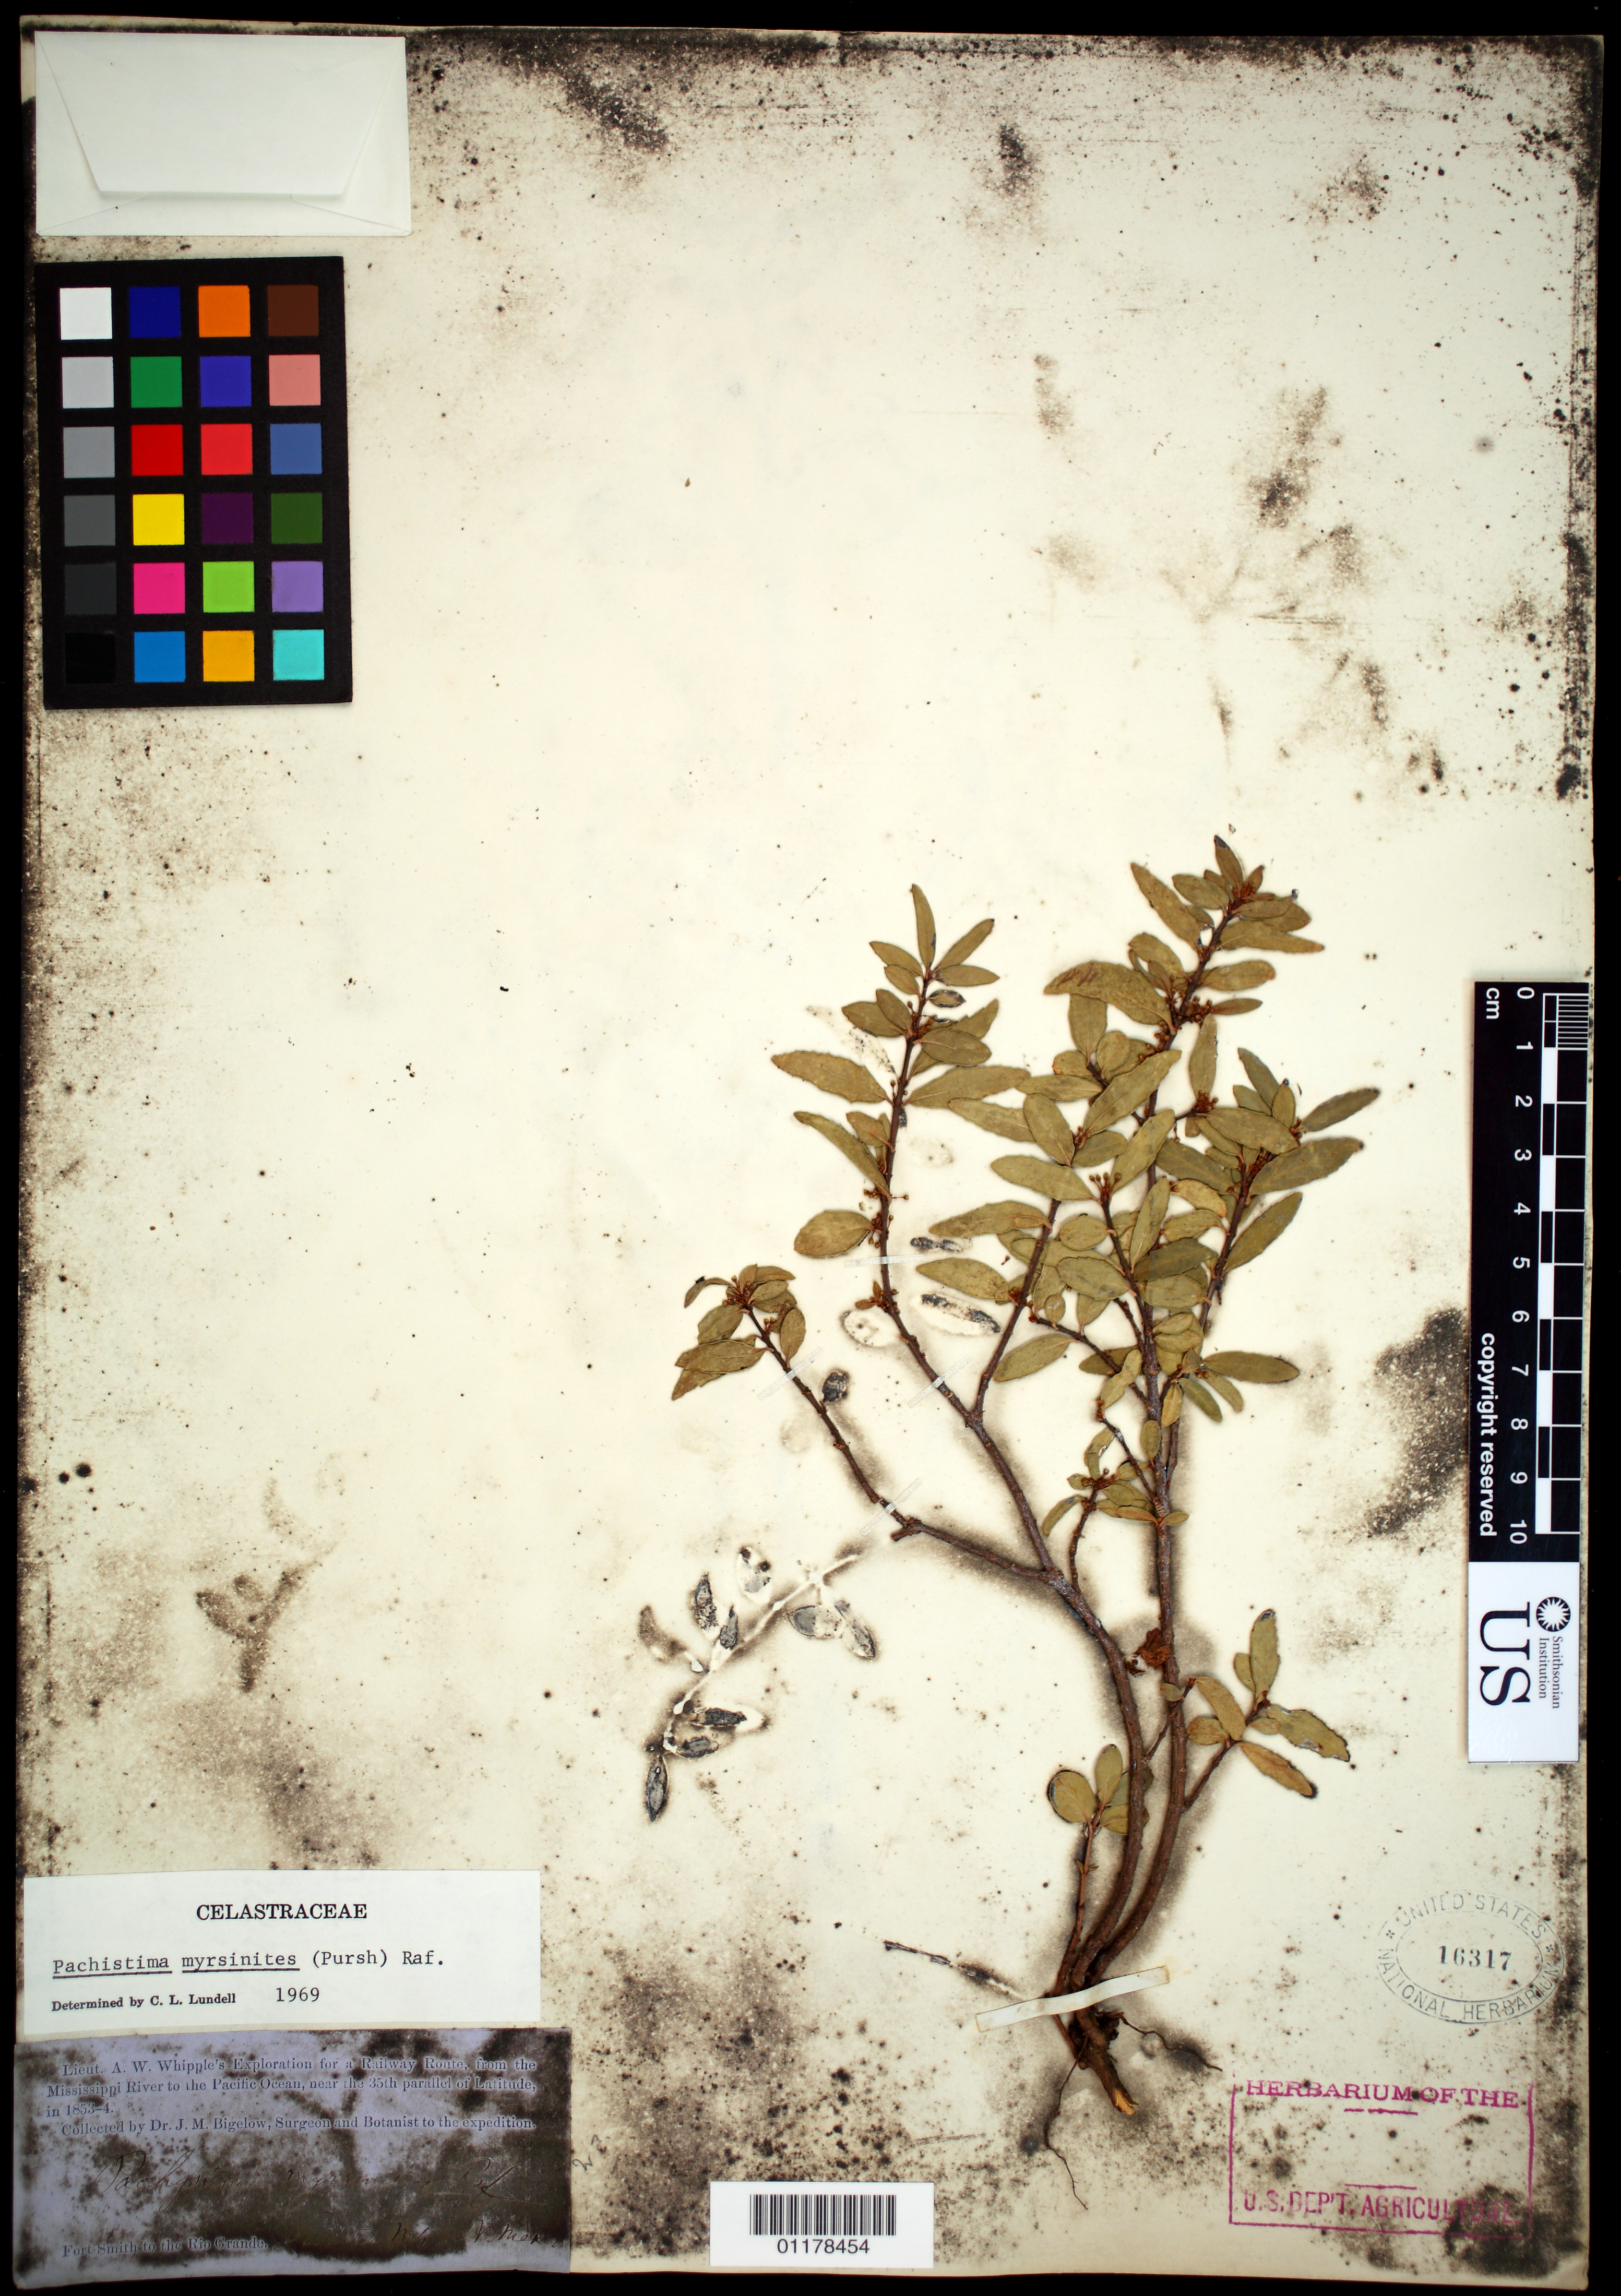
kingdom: Plantae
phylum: Tracheophyta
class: Magnoliopsida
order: Celastrales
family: Celastraceae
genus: Paxistima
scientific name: Paxistima myrsinites subsp. myrsinites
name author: (Pursh) Raf.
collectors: J. M. Bigelow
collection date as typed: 1853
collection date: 1853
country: United States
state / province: New Mexico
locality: Fort smith to the Rio Grande, Sandia Mts.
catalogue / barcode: US 16317